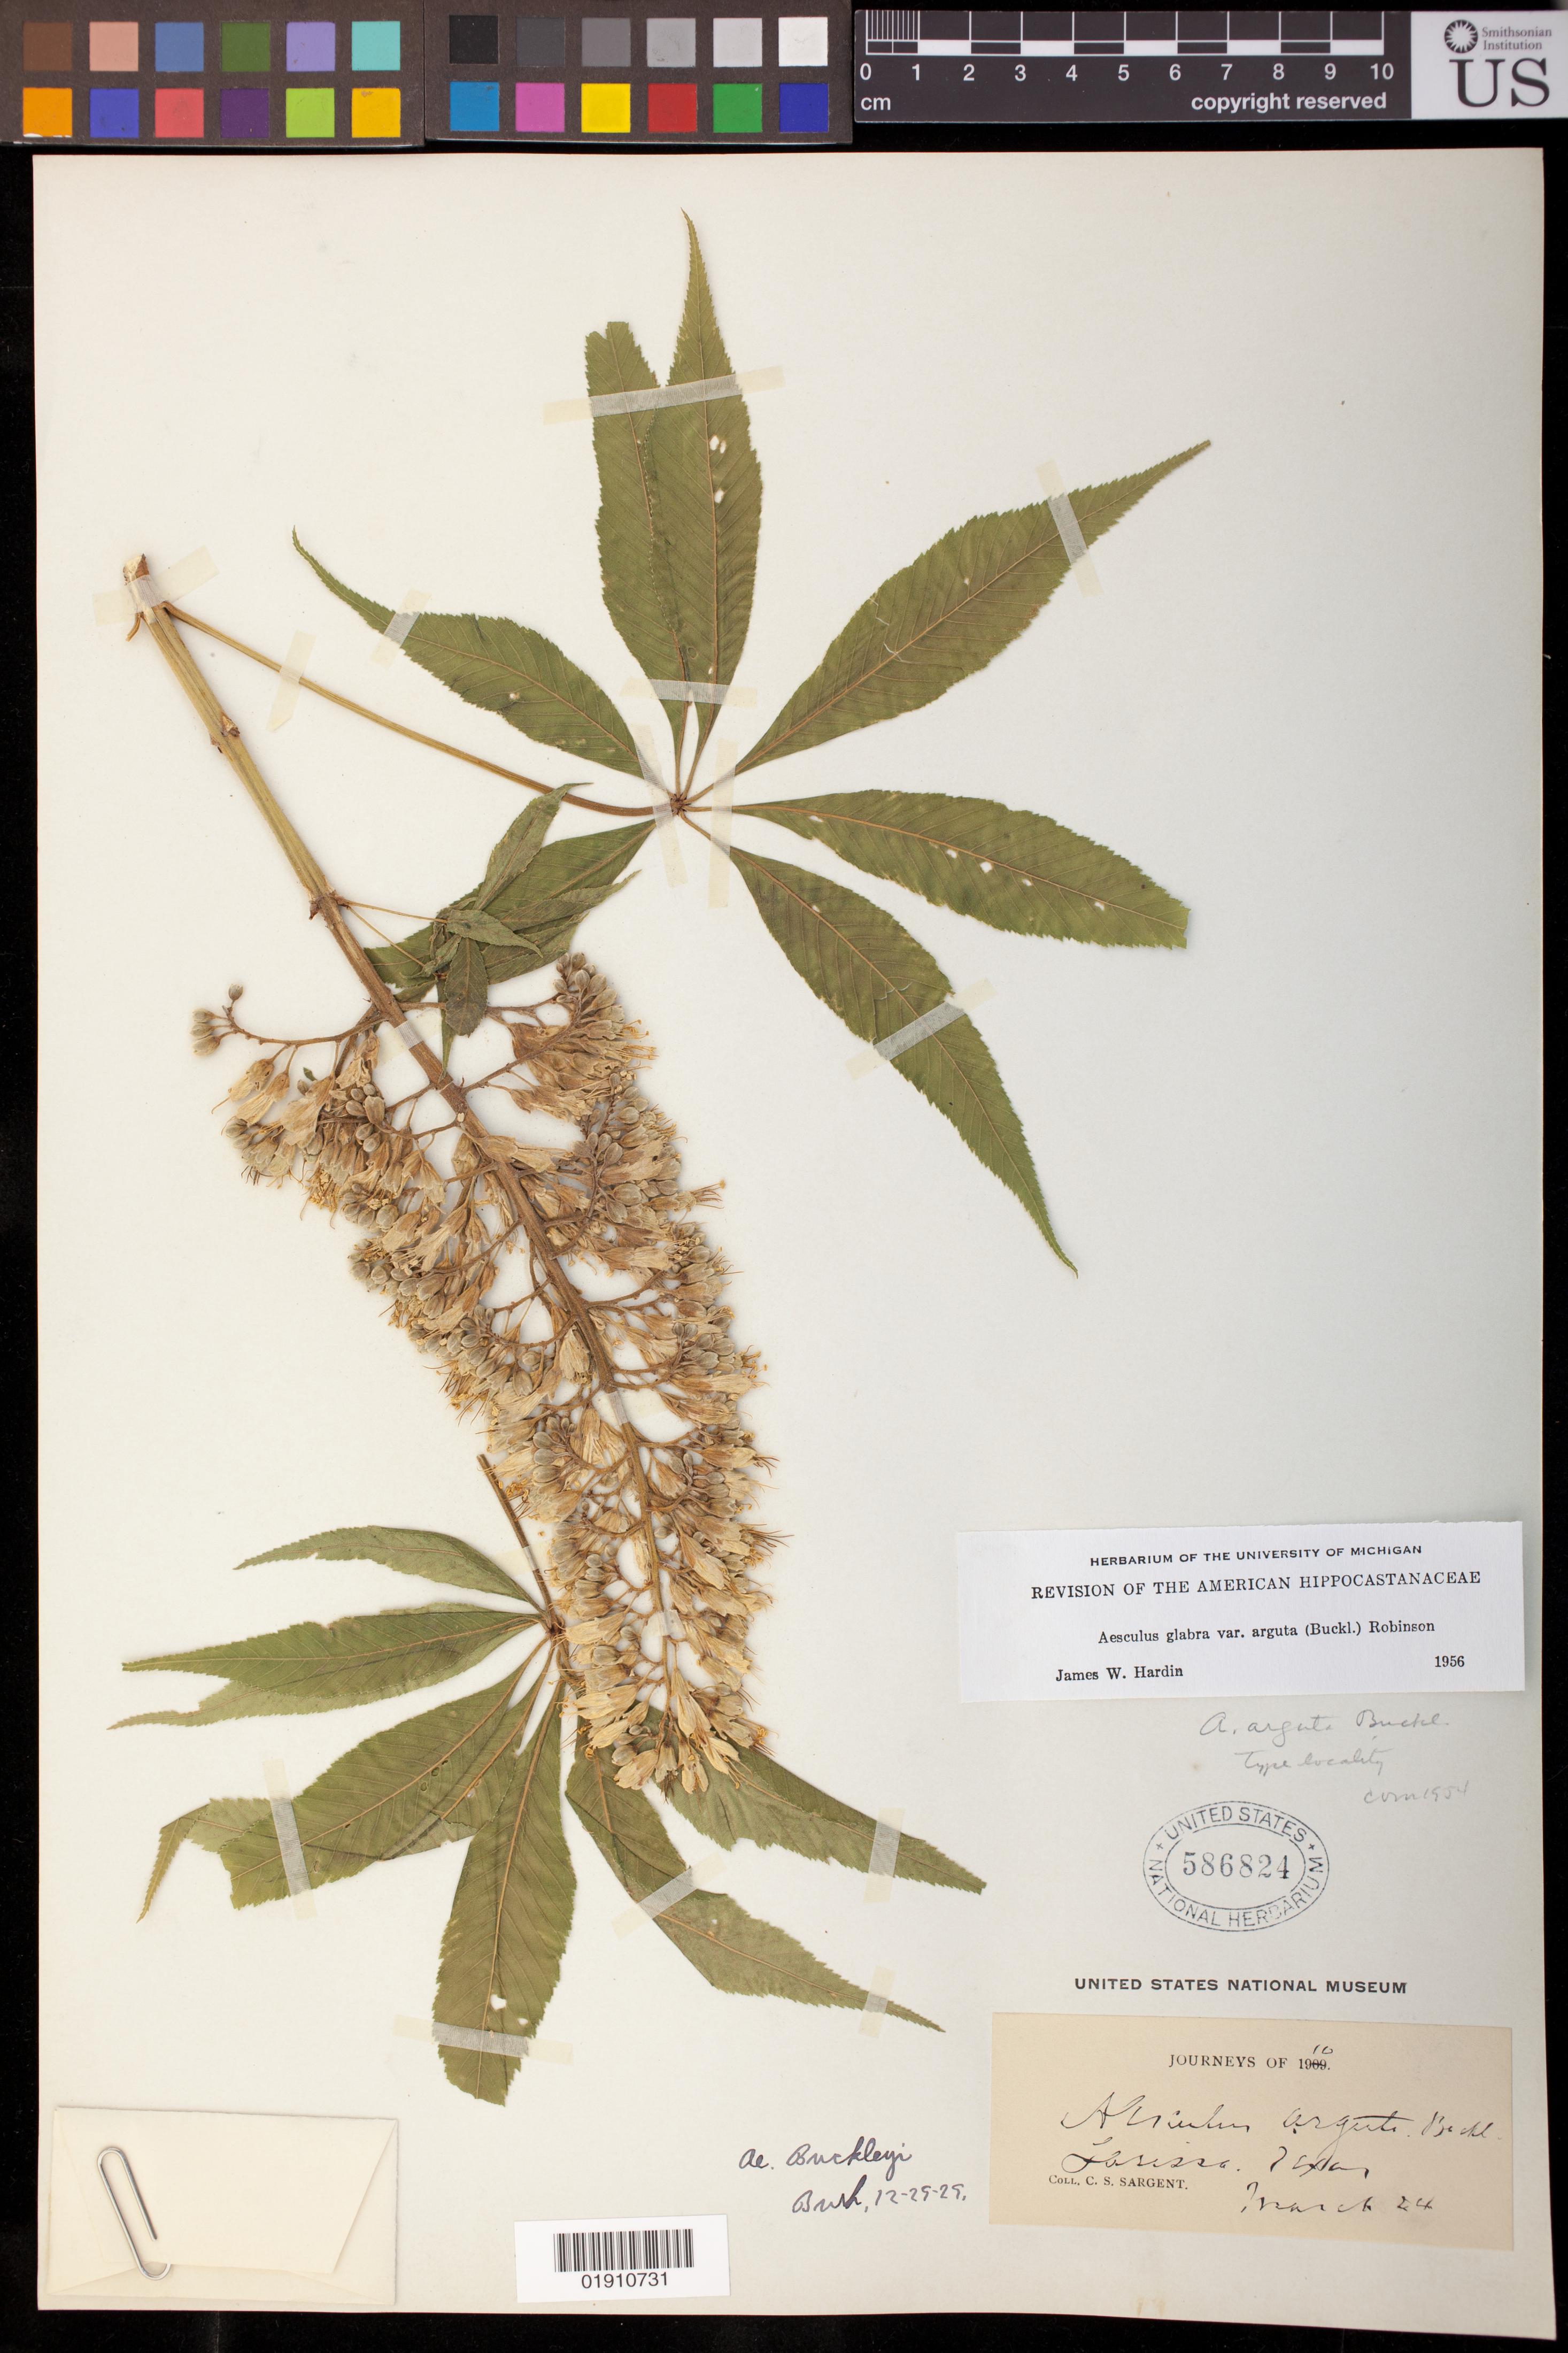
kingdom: Plantae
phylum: Tracheophyta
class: Magnoliopsida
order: Sapindales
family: Sapindaceae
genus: Aesculus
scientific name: Aesculus glabra var. anguta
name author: (Buckley) B.L. Rob.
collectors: C. S. Sargent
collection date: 1910-03-24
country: United States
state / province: Texas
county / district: Cherokee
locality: Larissa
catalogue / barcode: US 586824